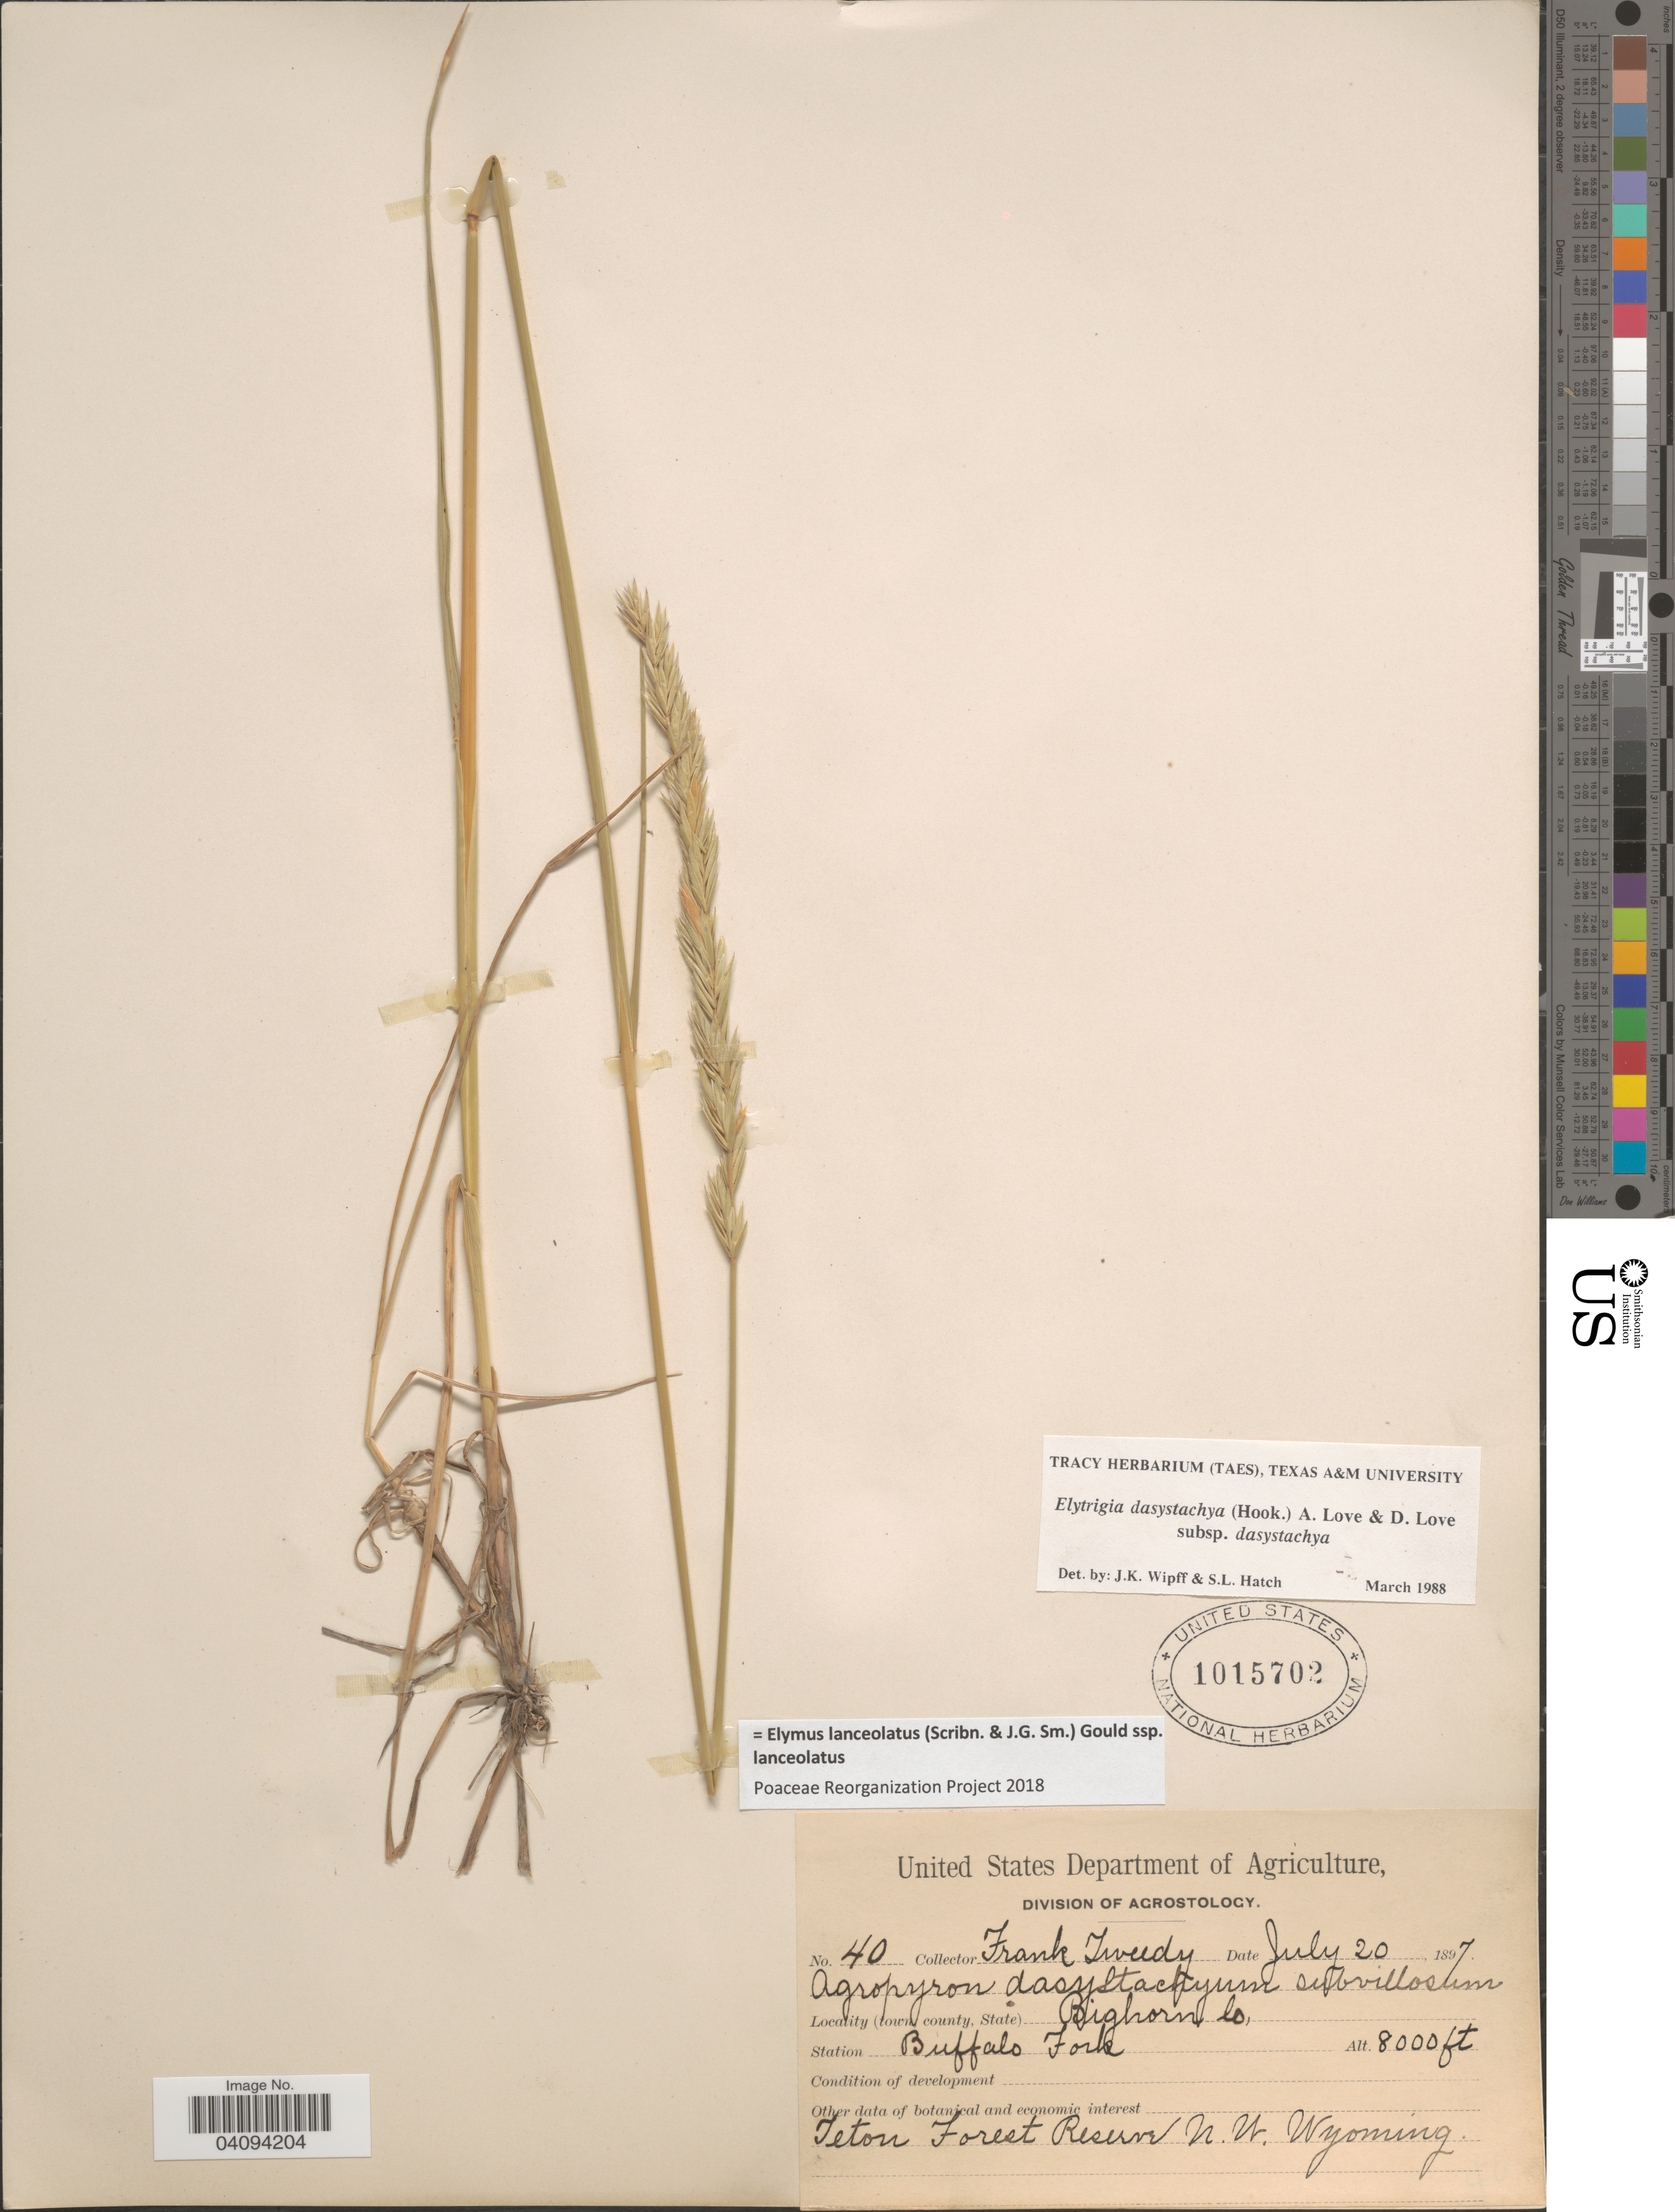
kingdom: Plantae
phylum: Tracheophyta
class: Liliopsida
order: Poales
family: Poaceae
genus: Elymus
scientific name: Elymus lanceolatus subsp. lanceolatus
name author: (Scribn. & J.G. Sm.) Gould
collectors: F. Tweedy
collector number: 40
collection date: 1897-07-20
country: United States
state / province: Wyoming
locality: Bighorn Co. Buffalo Fork. Teton Forest Reserve N.W. Wyoming.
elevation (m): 2438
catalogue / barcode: US 1015702